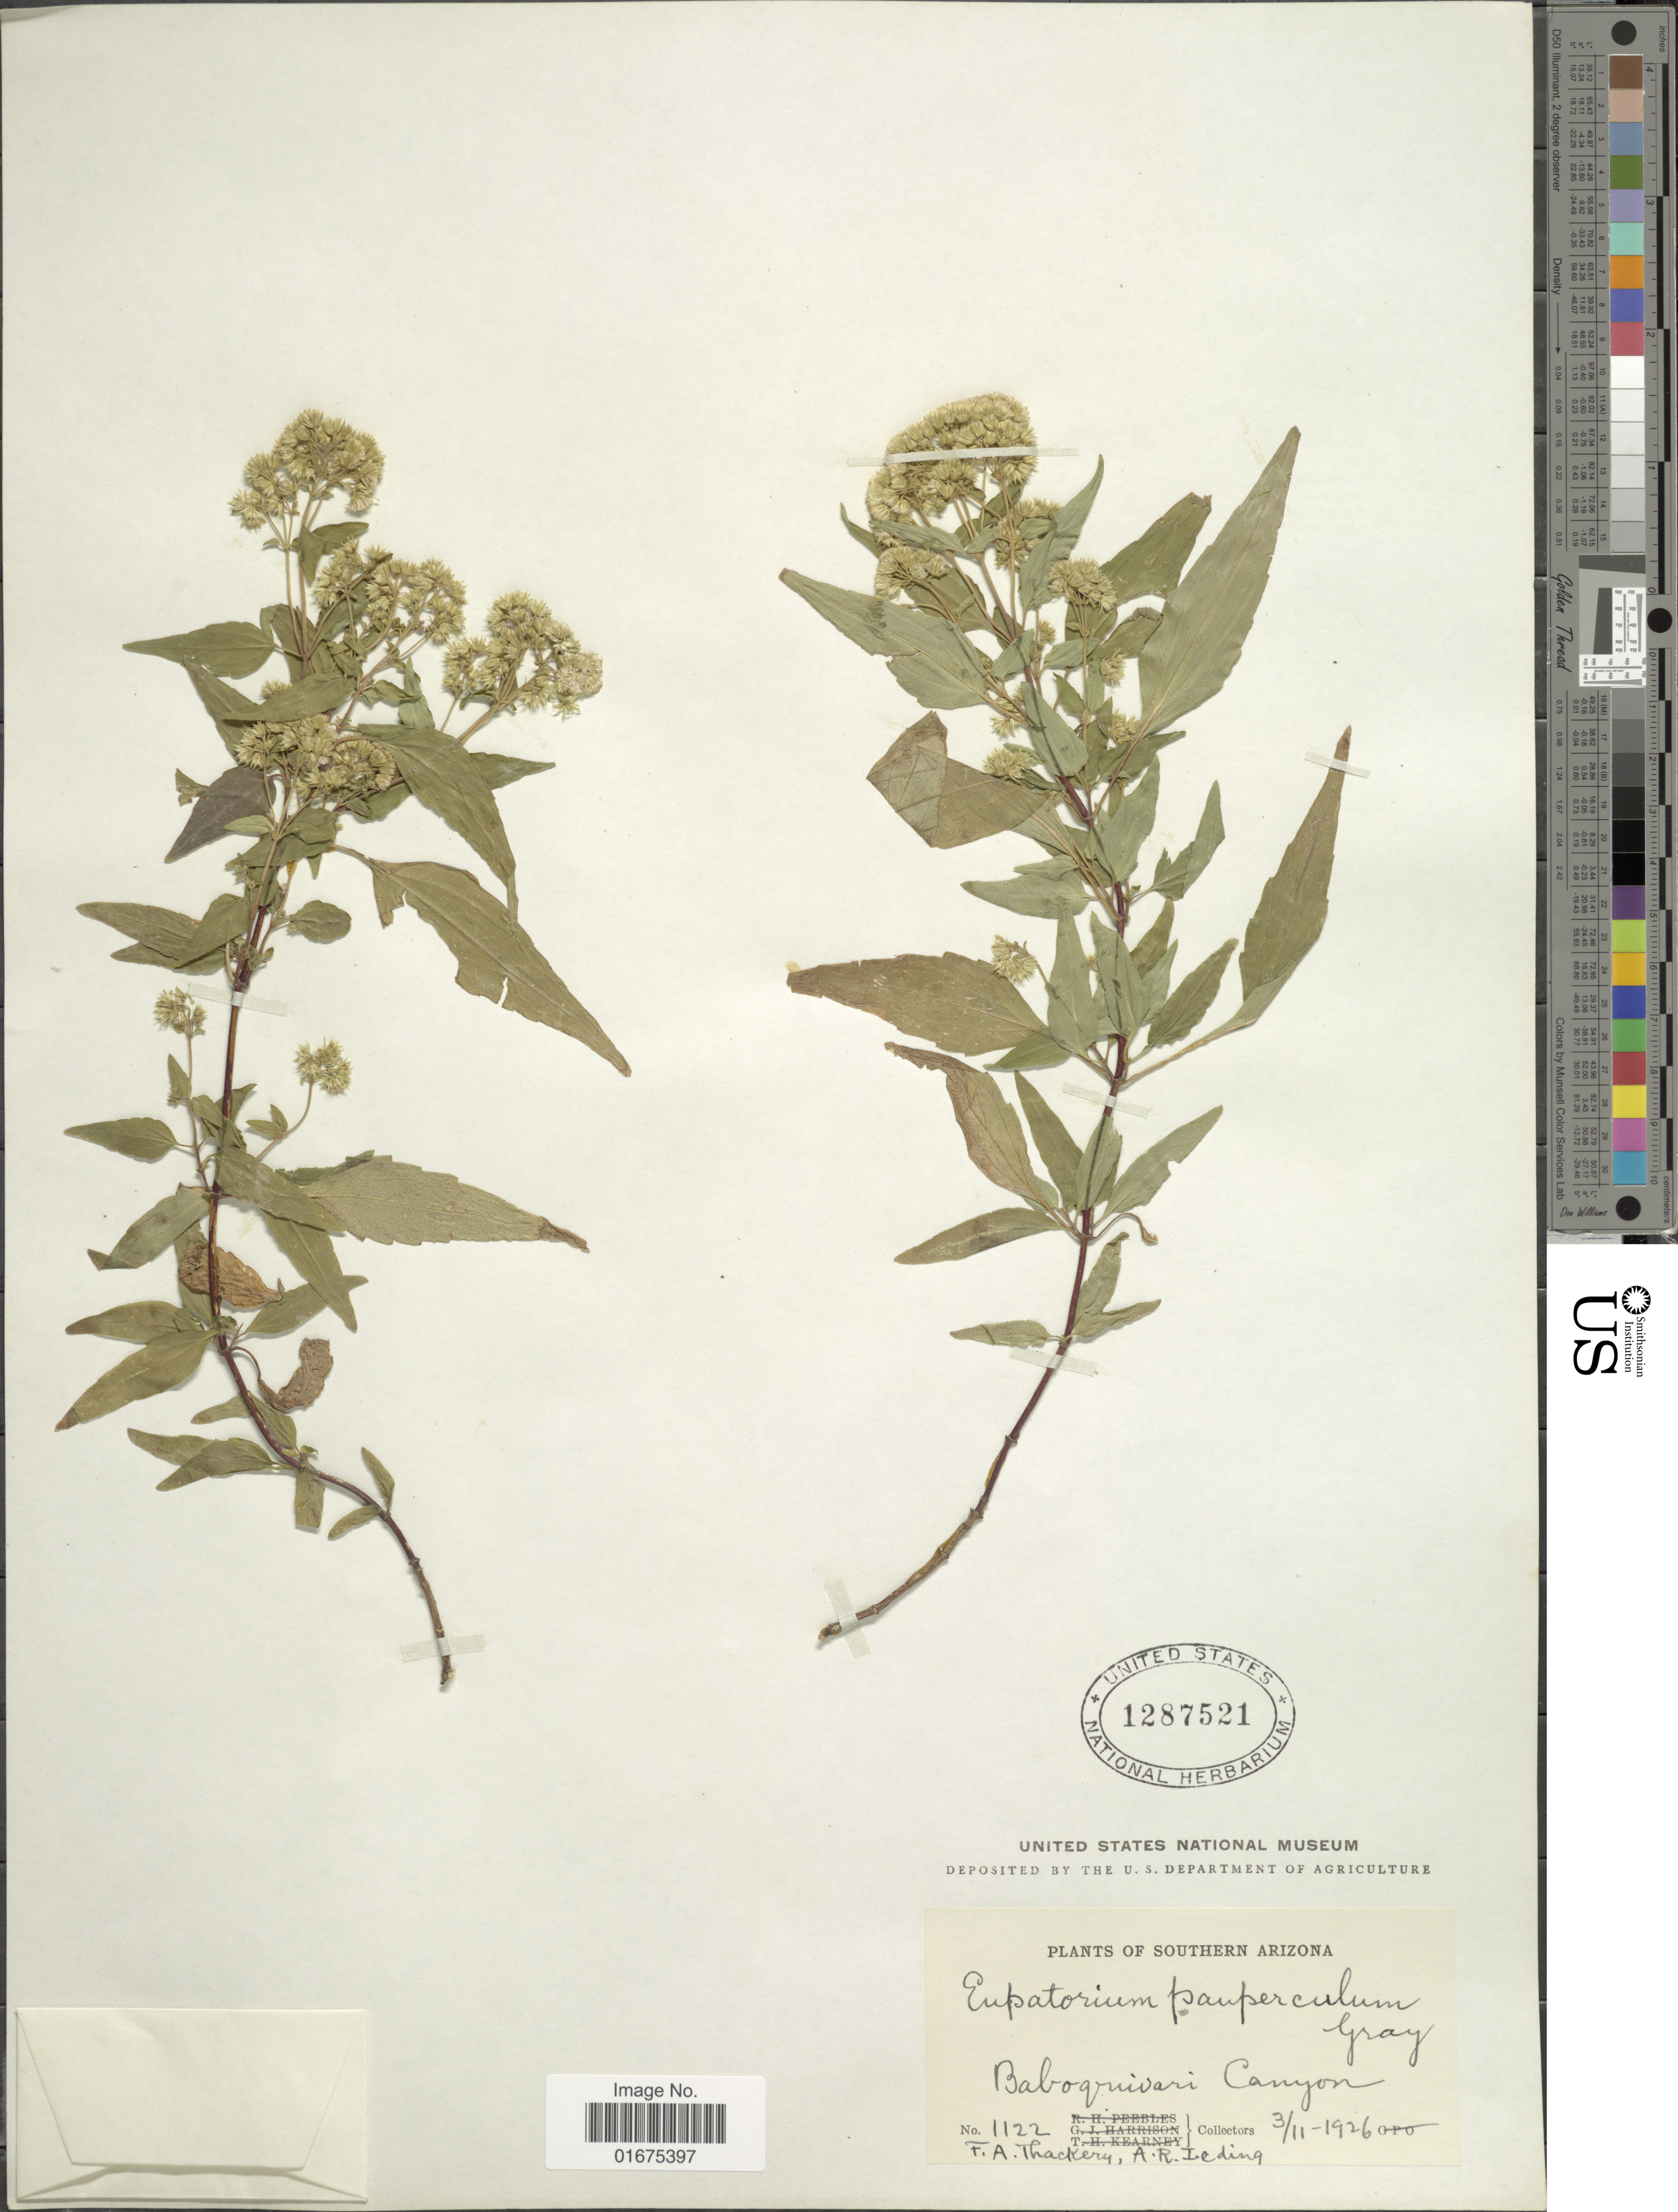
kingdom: Plantae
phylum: Tracheophyta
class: Magnoliopsida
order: Asterales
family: Asteraceae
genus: Ageratina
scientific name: Ageratina paupercula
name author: (A. Gray) R.M. King & H. Rob.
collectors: F. Thackery & A. Leding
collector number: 1122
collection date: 1926-03-11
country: United States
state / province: Arizona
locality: Southern Arizona, Baboquivari Canyon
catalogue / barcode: US 1287521